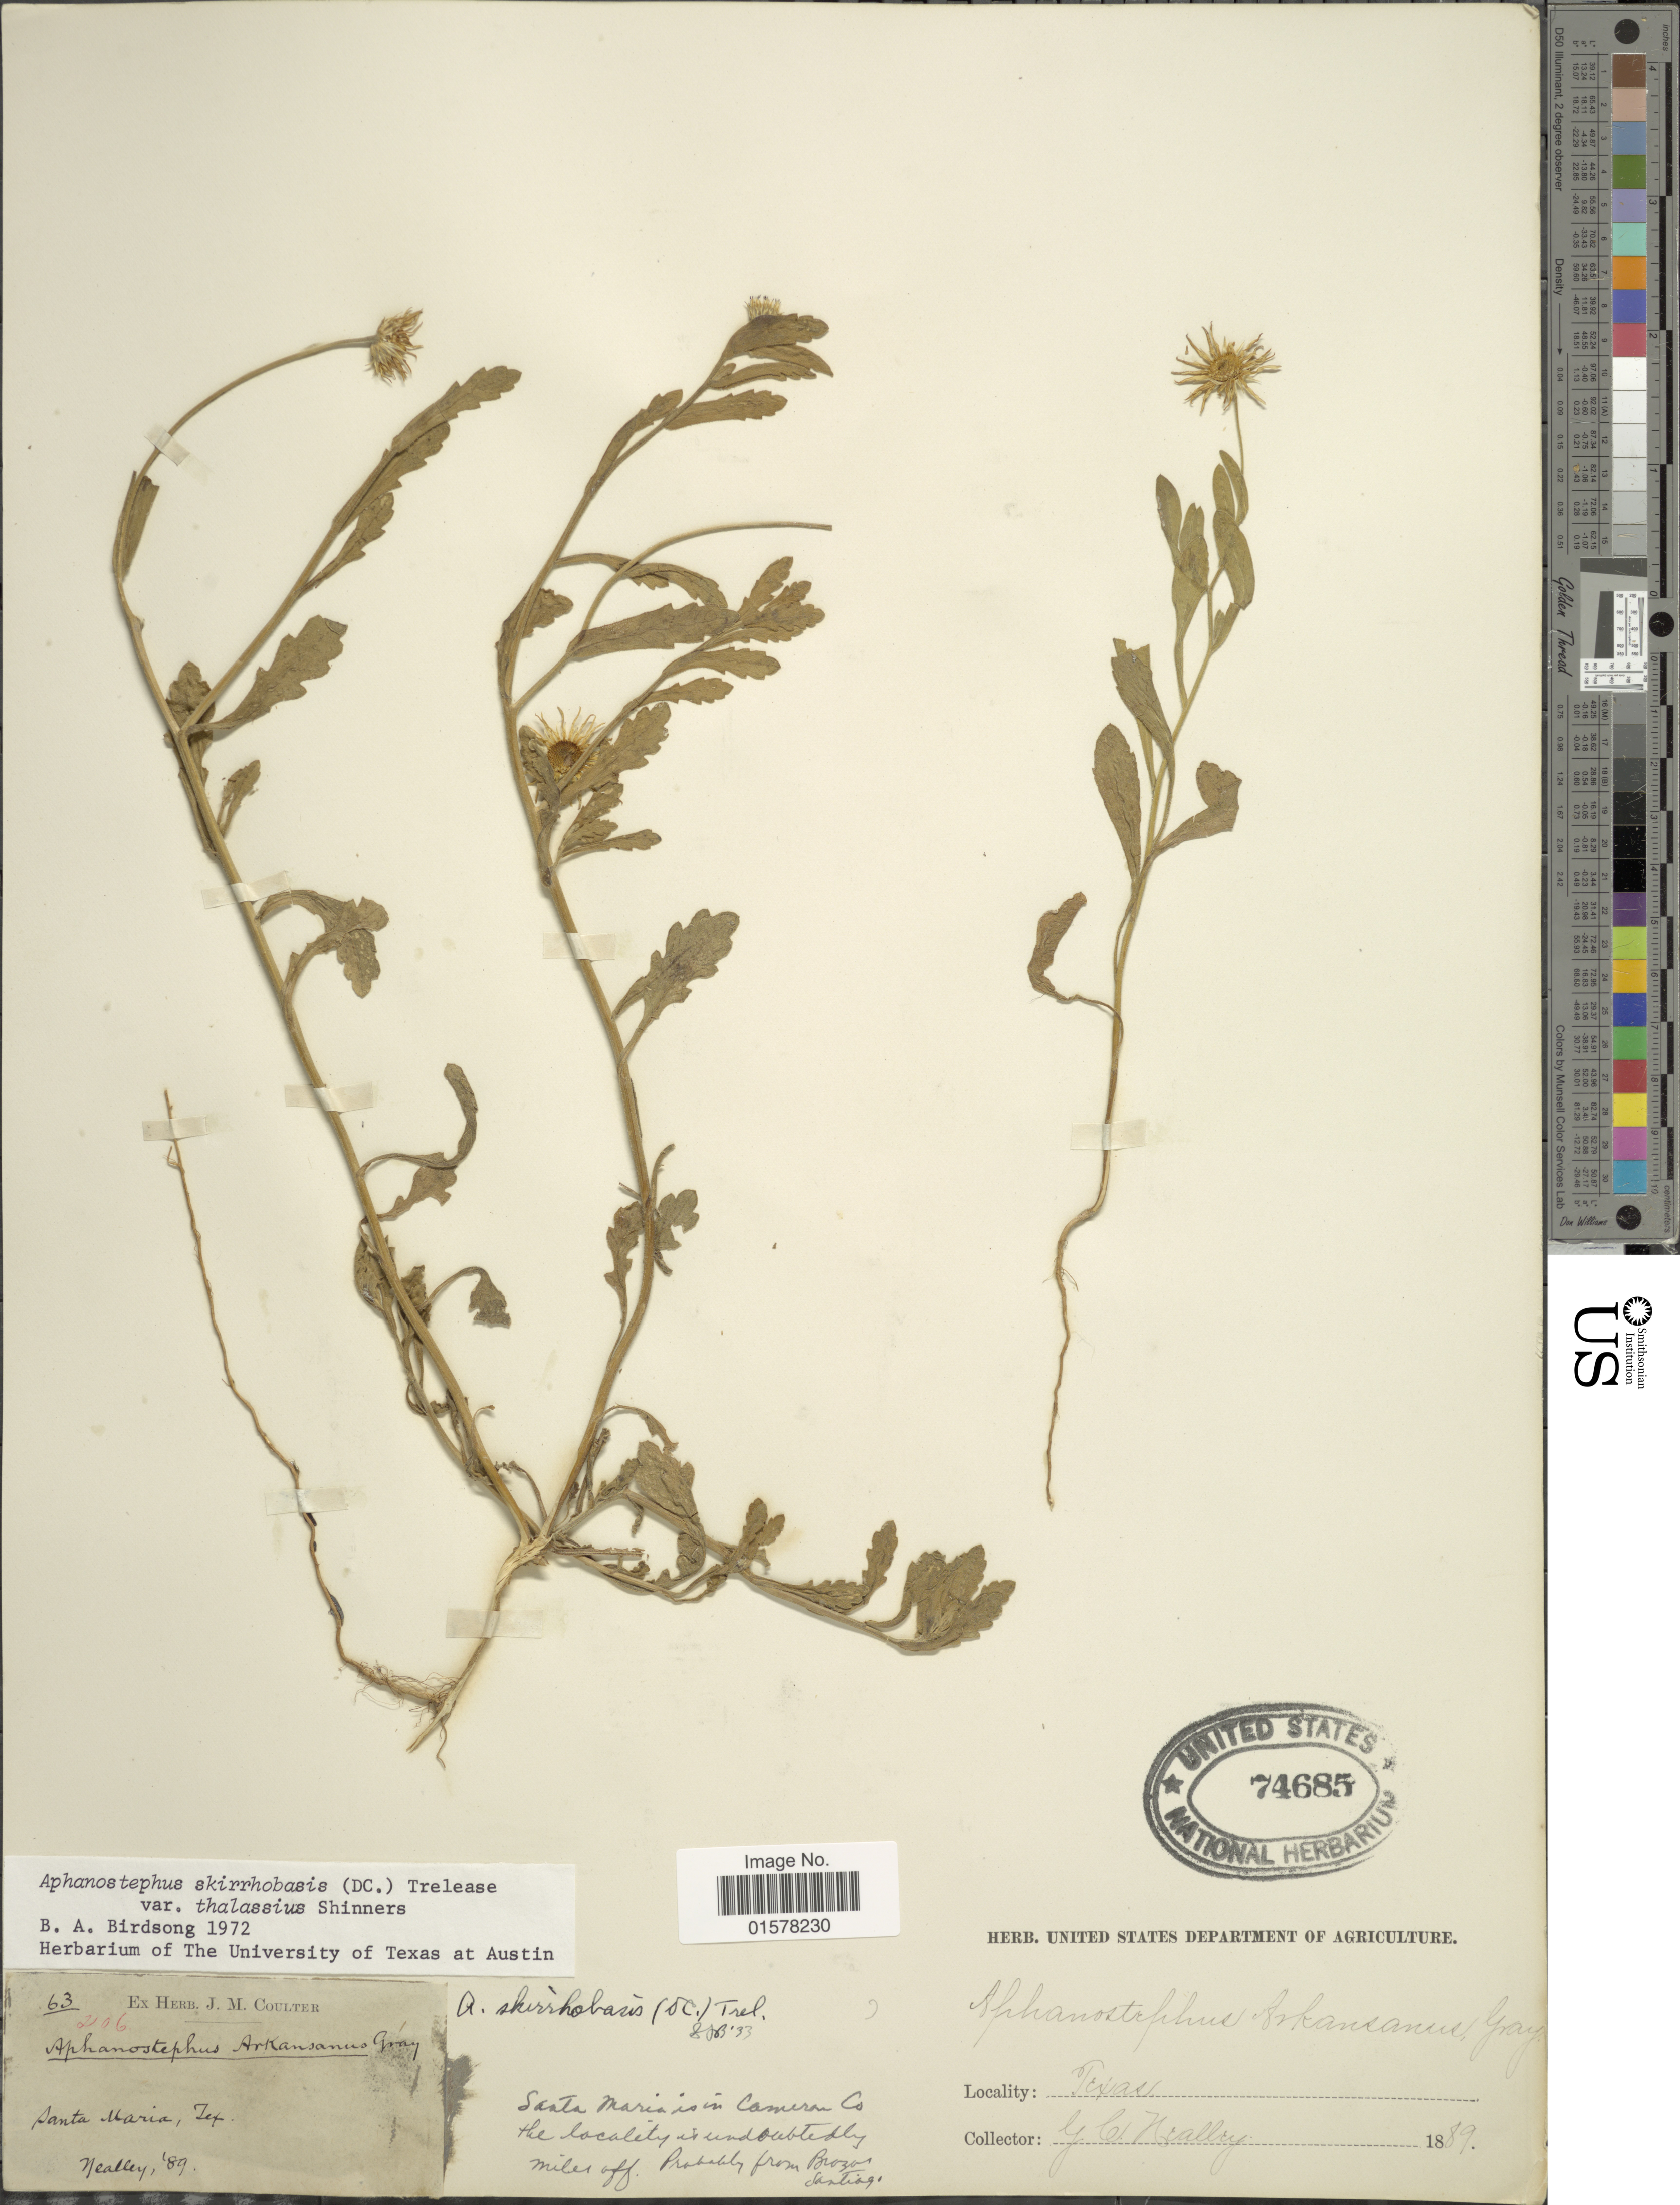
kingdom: Plantae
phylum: Tracheophyta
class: Magnoliopsida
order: Asterales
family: Asteraceae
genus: Aphanostephus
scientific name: Aphanostephus skirrhobasis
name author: (DC.) Trel. ex Coville & Branner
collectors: G. C. Nealley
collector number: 63/206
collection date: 1889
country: United States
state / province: Texas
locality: Santa Maria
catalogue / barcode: US 74685